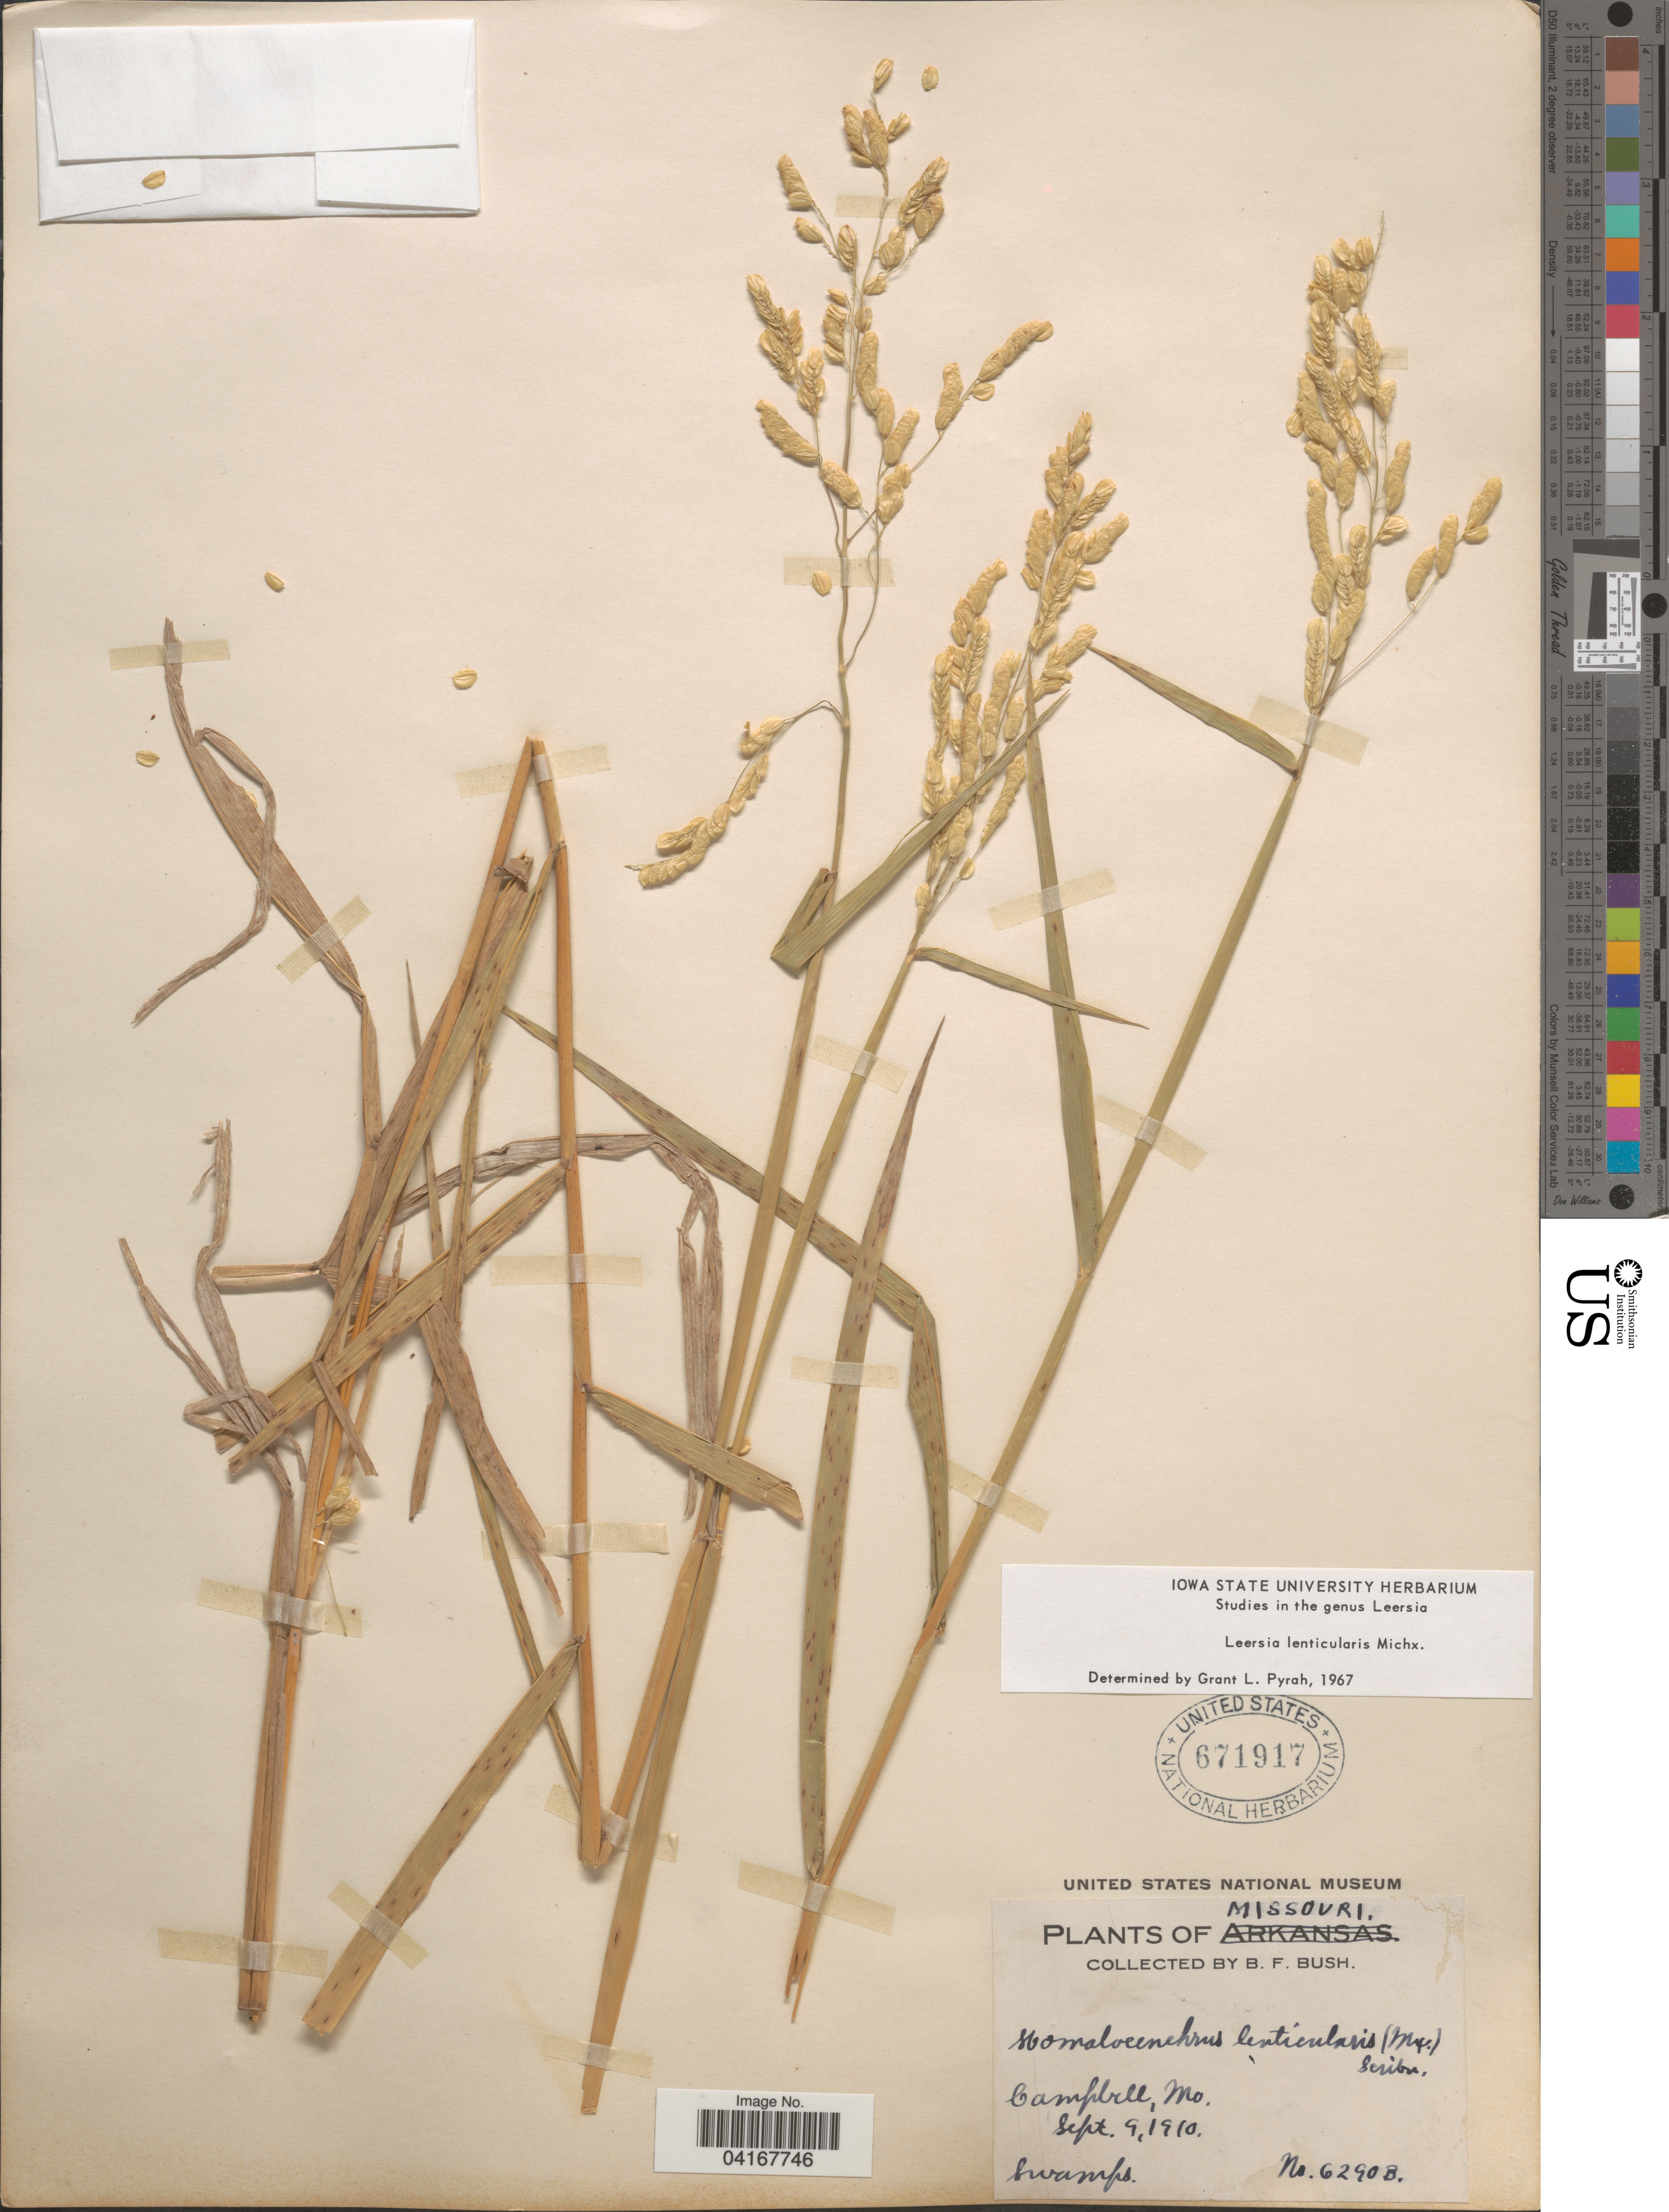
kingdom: Plantae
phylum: Tracheophyta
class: Liliopsida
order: Poales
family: Poaceae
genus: Leersia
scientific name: Leersia lenticularis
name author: Michx.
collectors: B. F. Bush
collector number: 6290B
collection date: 1910-09-09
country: United States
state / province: Missouri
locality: Campbell.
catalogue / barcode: US 671917